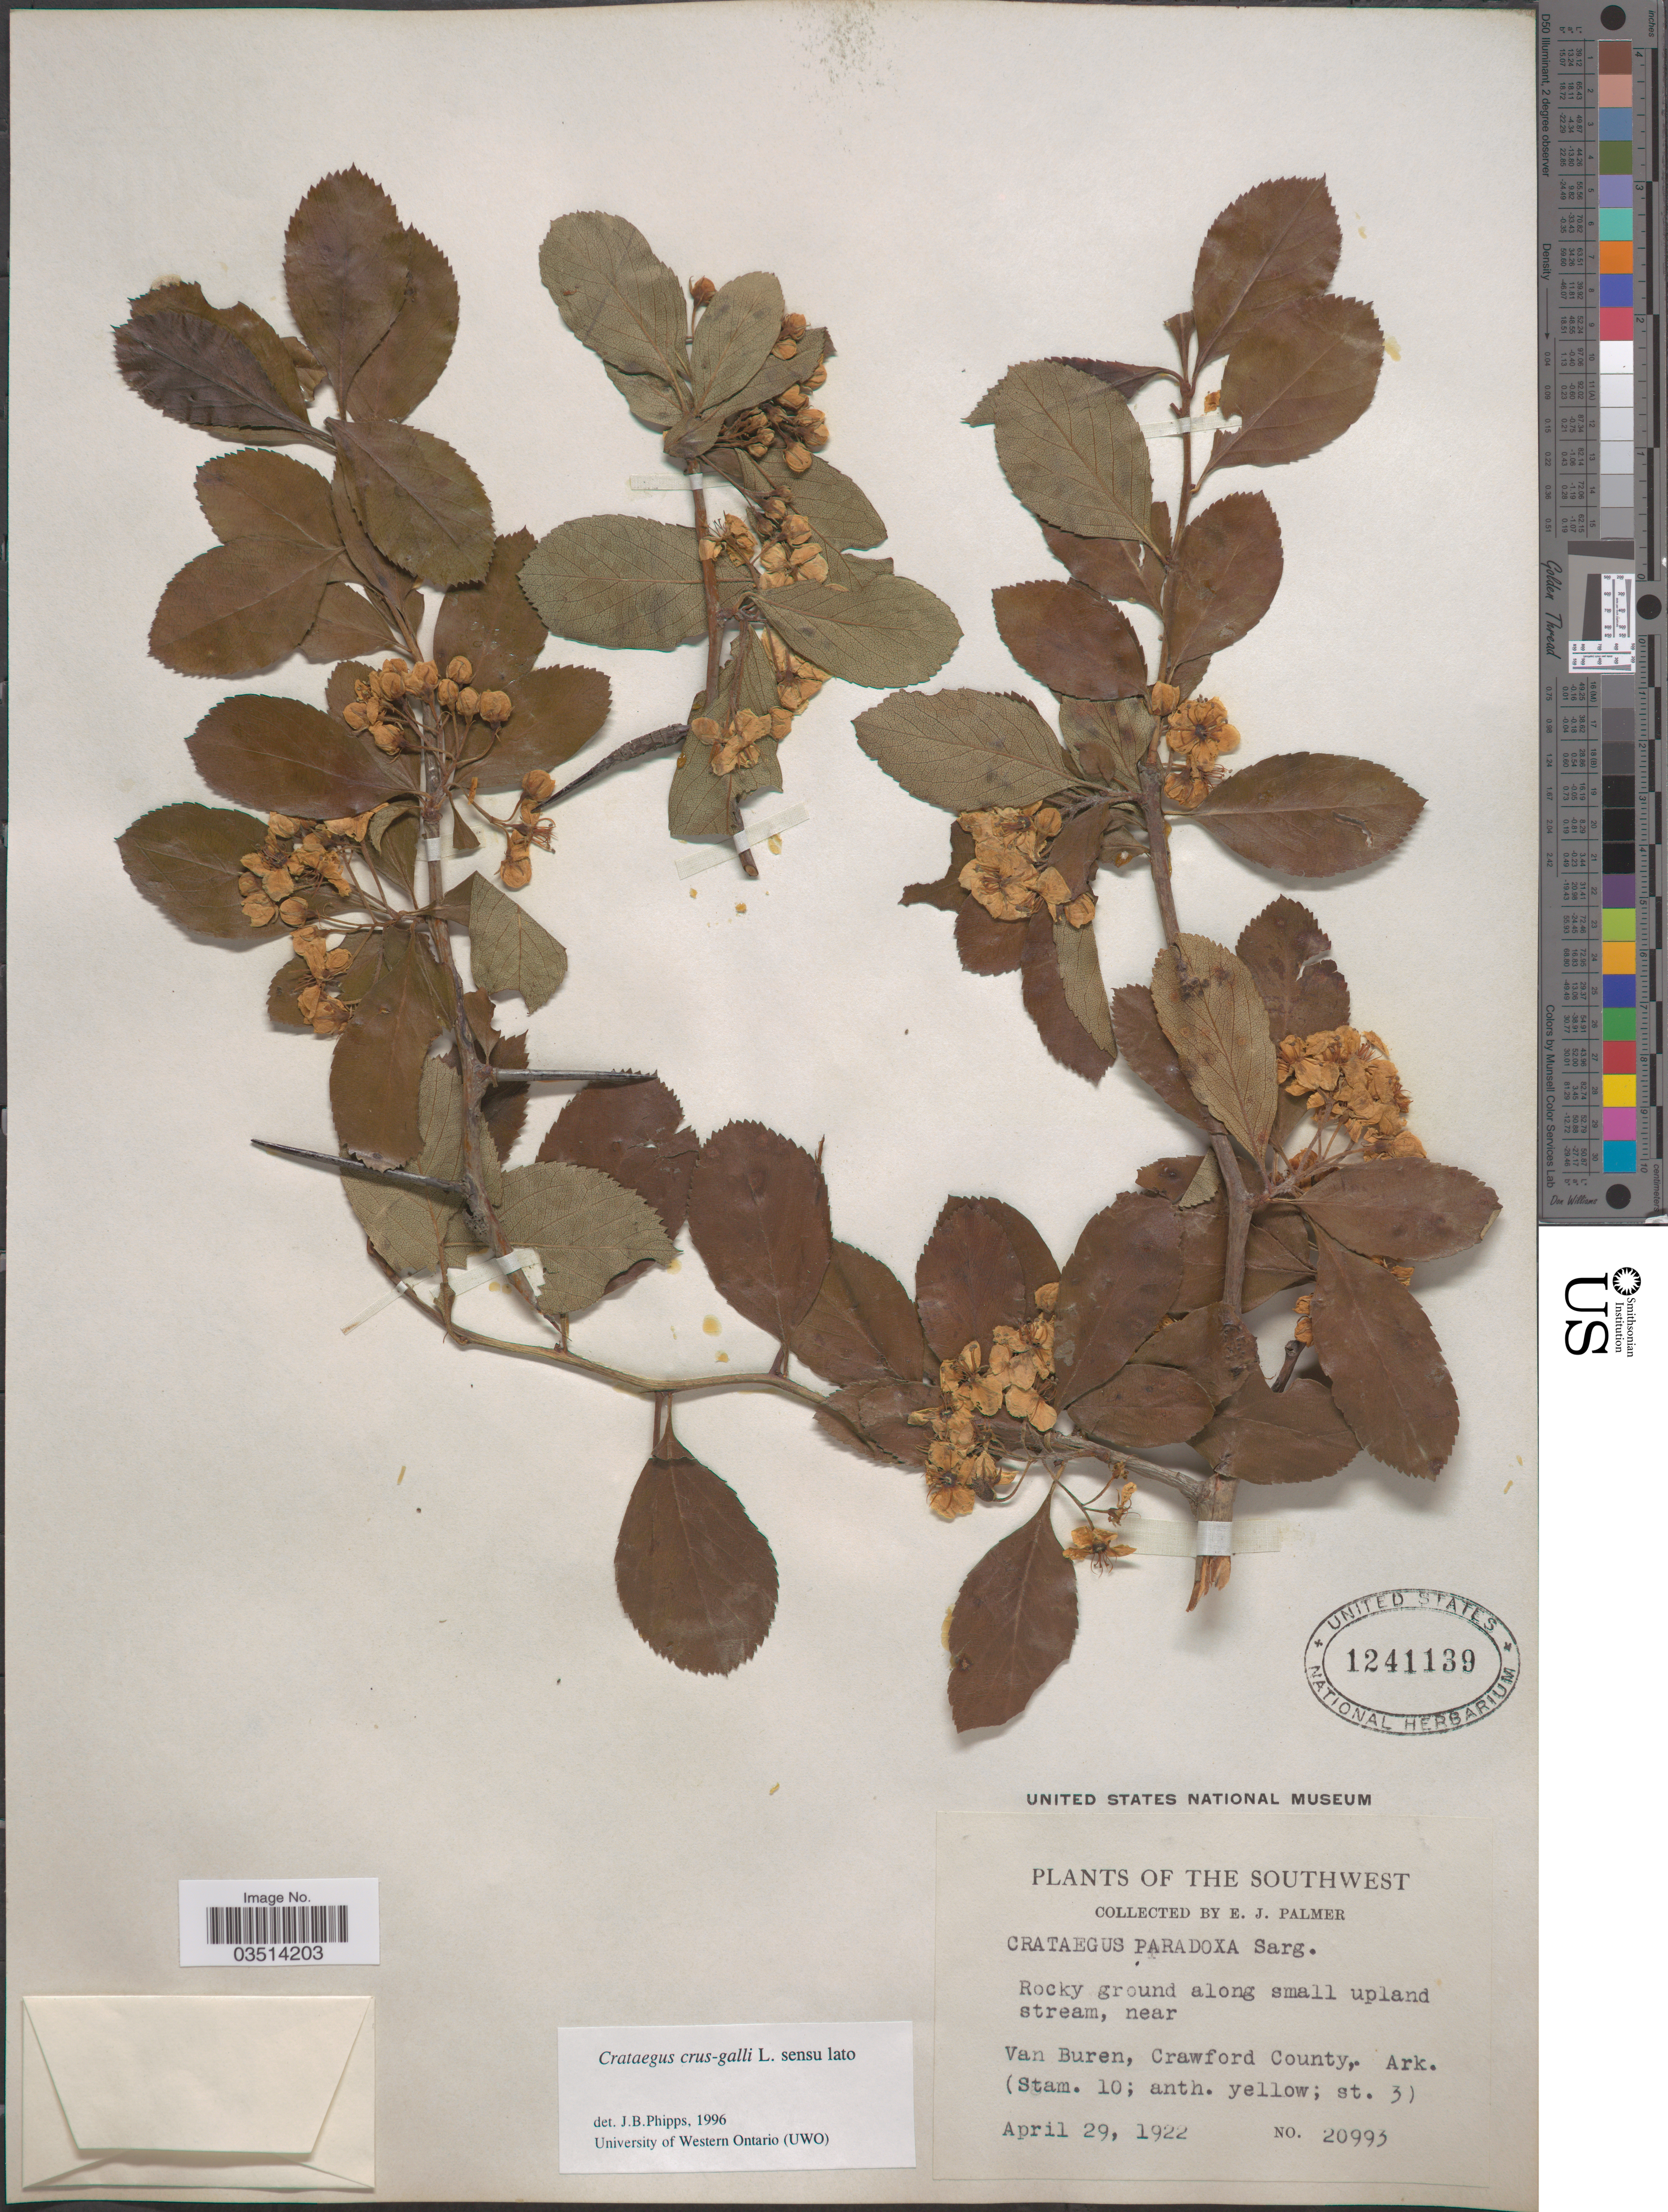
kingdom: Plantae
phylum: Tracheophyta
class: Magnoliopsida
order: Rosales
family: Rosaceae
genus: Crataegus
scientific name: Crataegus crus-galli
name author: L.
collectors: E. J. Palmer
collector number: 20993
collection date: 1922-04-29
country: United States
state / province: Arkansas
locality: The Southwest. Van Buren, Crawford County.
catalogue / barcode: US 1241139